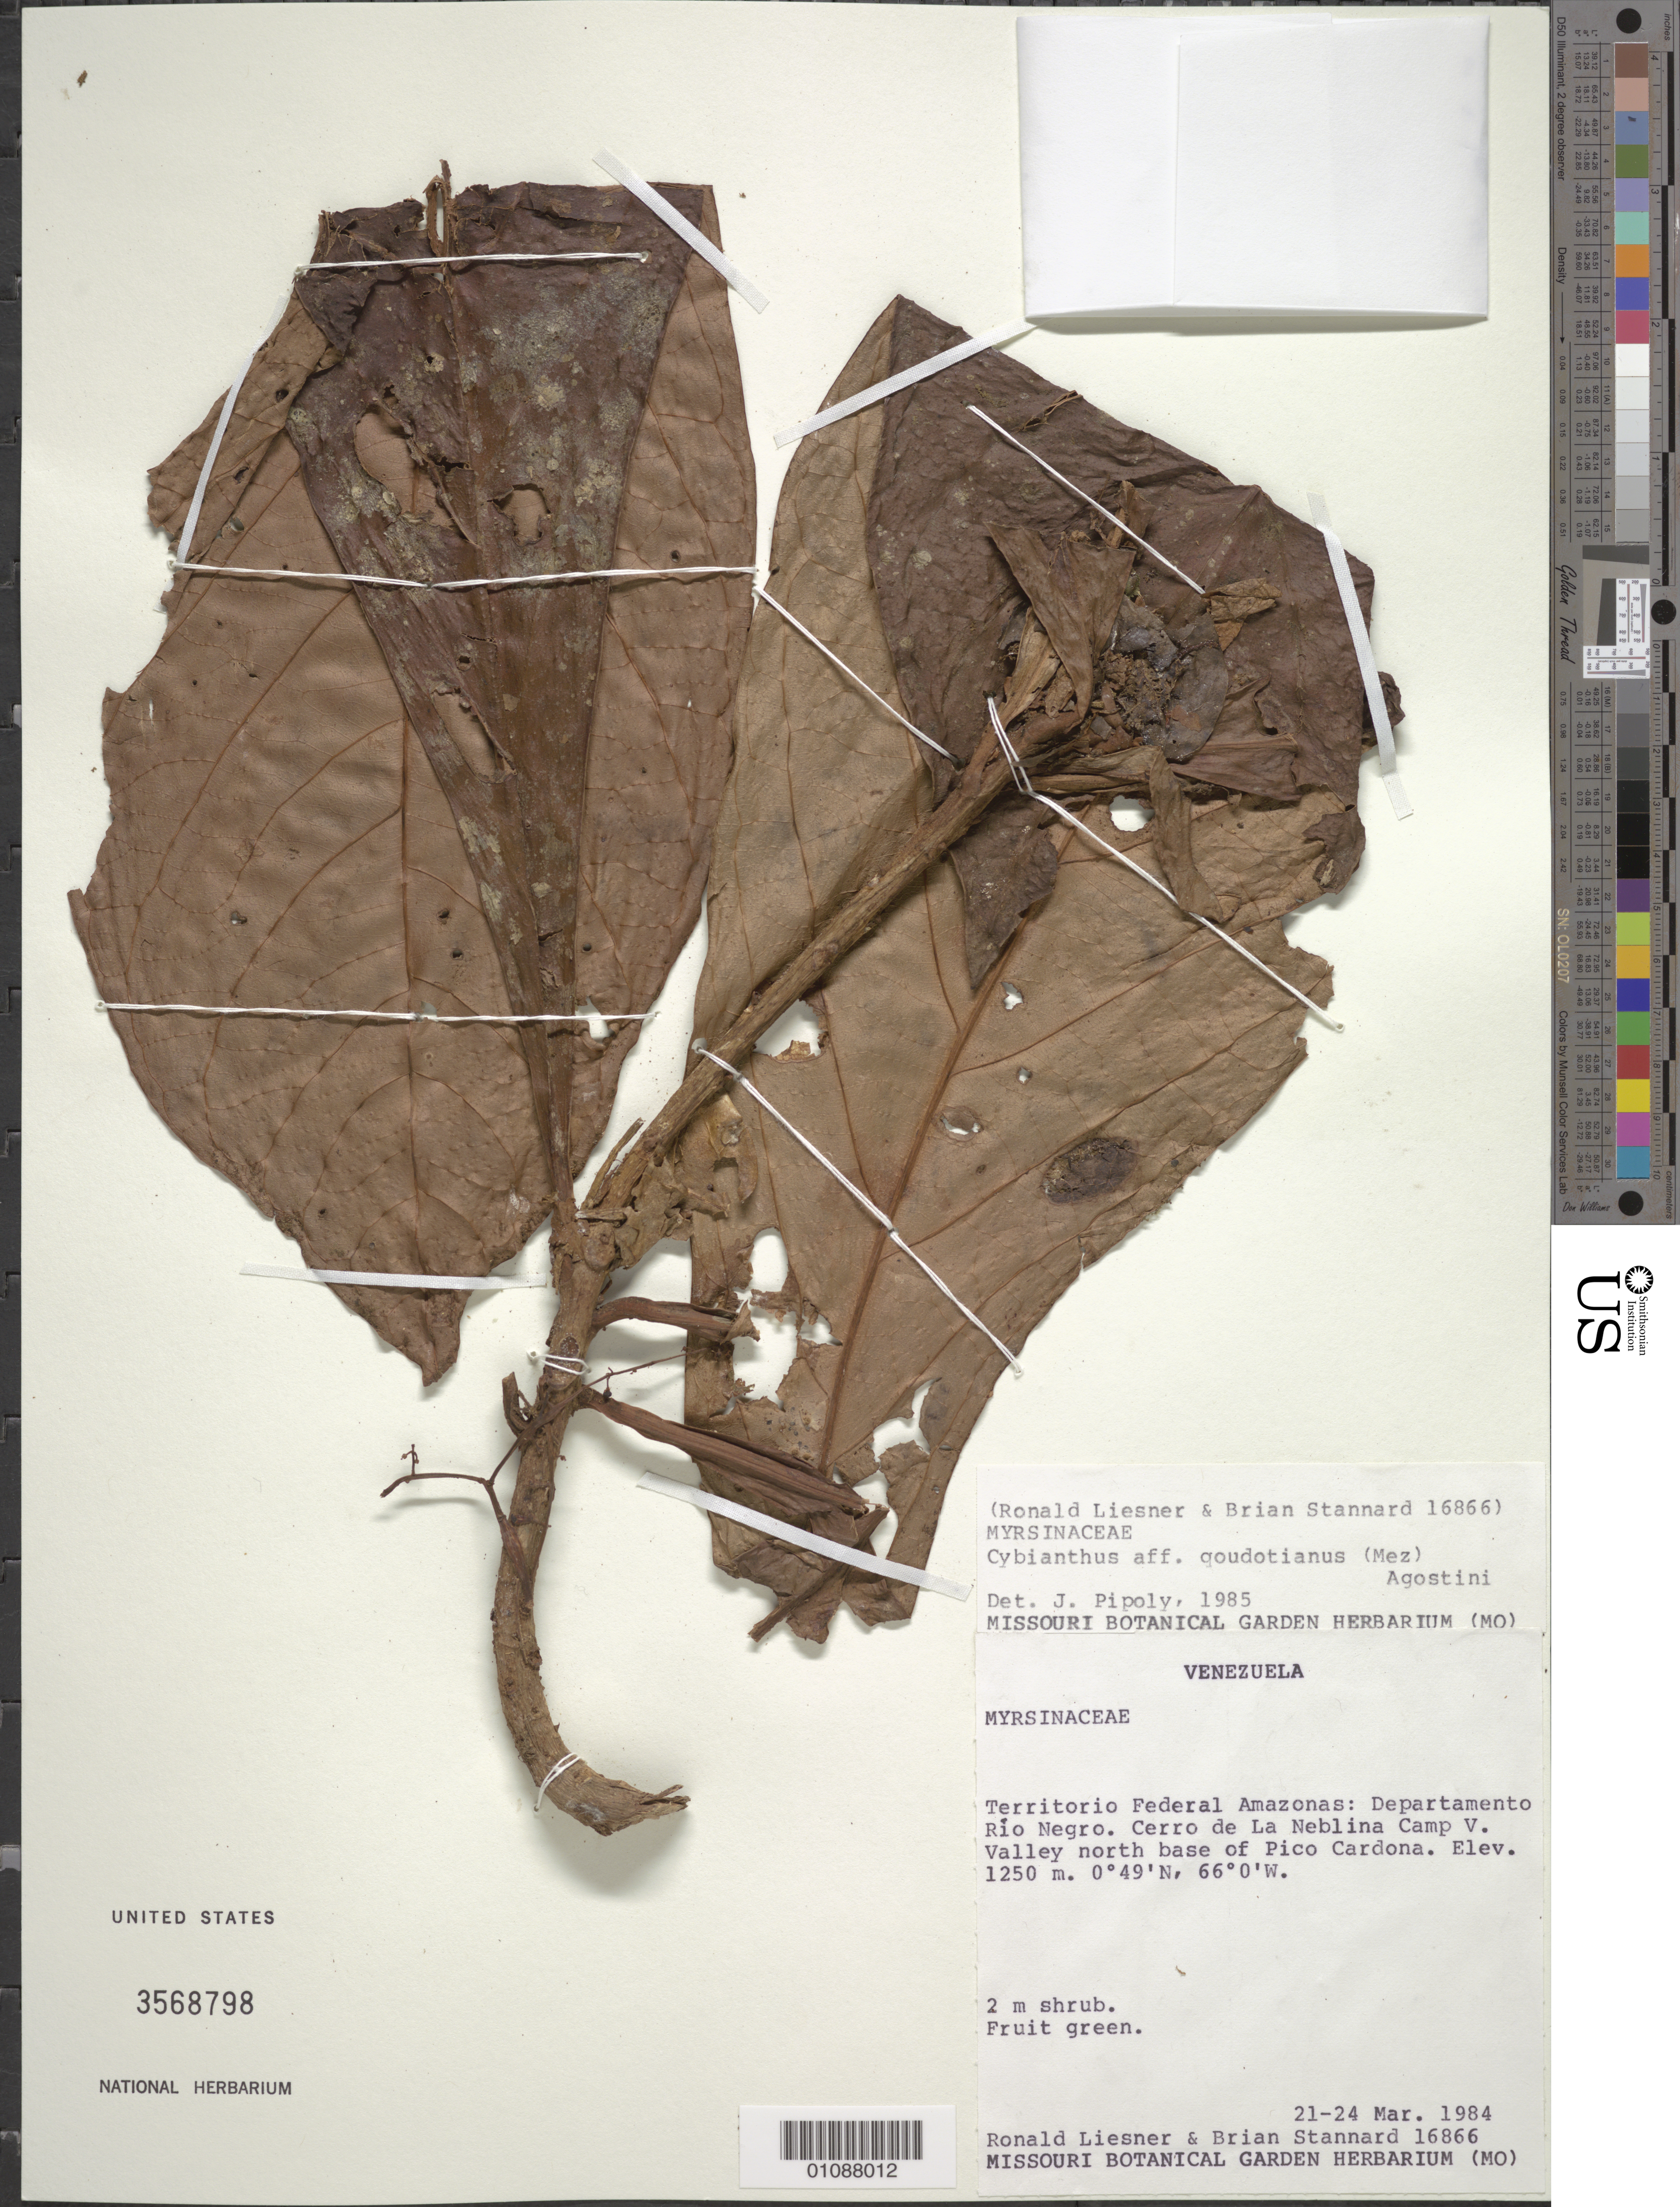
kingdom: Plantae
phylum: Tracheophyta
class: Magnoliopsida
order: Ericales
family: Primulaceae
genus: Cybianthus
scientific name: Cybianthus goudotianus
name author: (Mez) G. Agostini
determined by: Pipoly, J. J., III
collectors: R. L. Liesner & B. L. Stannard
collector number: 16866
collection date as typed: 21-Mar-84 to 24-Mar-84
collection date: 1984-03-21/1984-03-24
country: Venezuela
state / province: Amazonas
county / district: Río Negro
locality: Cerro de La Neblina Base Camp V, north base of Pico Cardona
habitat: Valley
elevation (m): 1250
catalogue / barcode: US 3568798